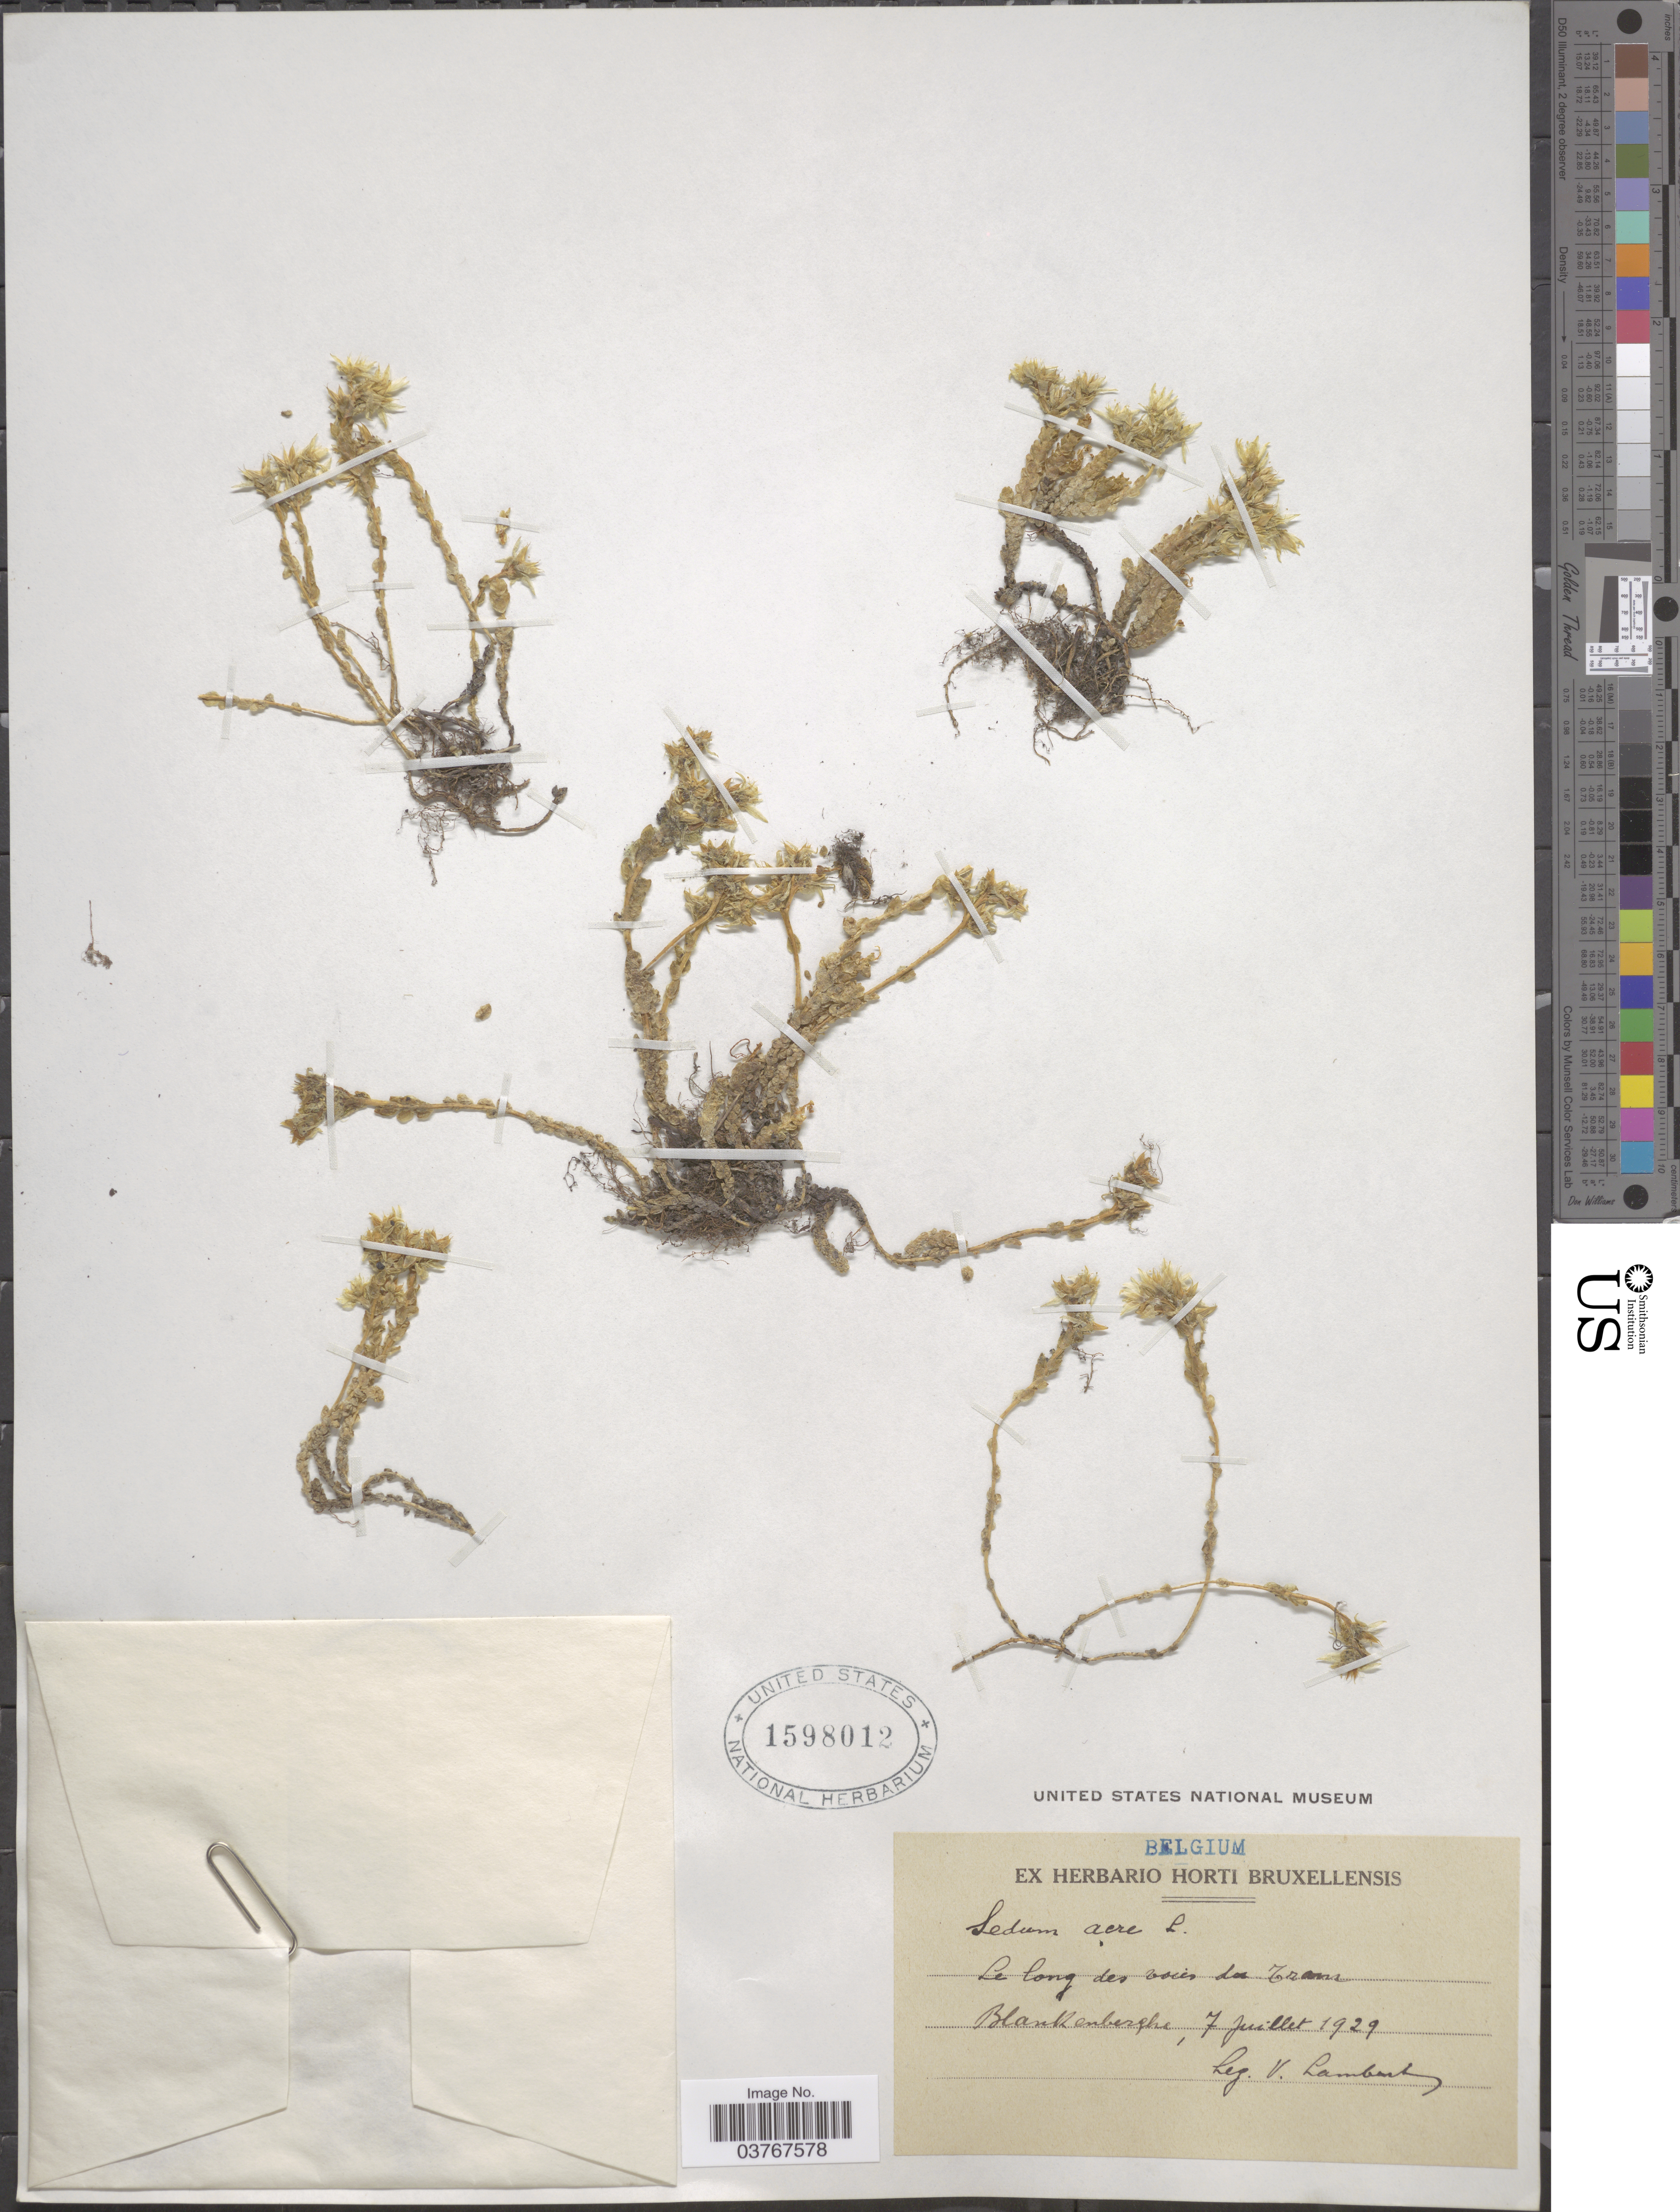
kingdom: Plantae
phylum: Tracheophyta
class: Magnoliopsida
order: Saxifragales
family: Crassulaceae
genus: Sedum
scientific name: Sedum acre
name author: L.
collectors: V. Lambert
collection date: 1929-07-07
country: Belgium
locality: Le long des vois dos Cram [interpreted] Blankenberghe.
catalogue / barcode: US 1598012